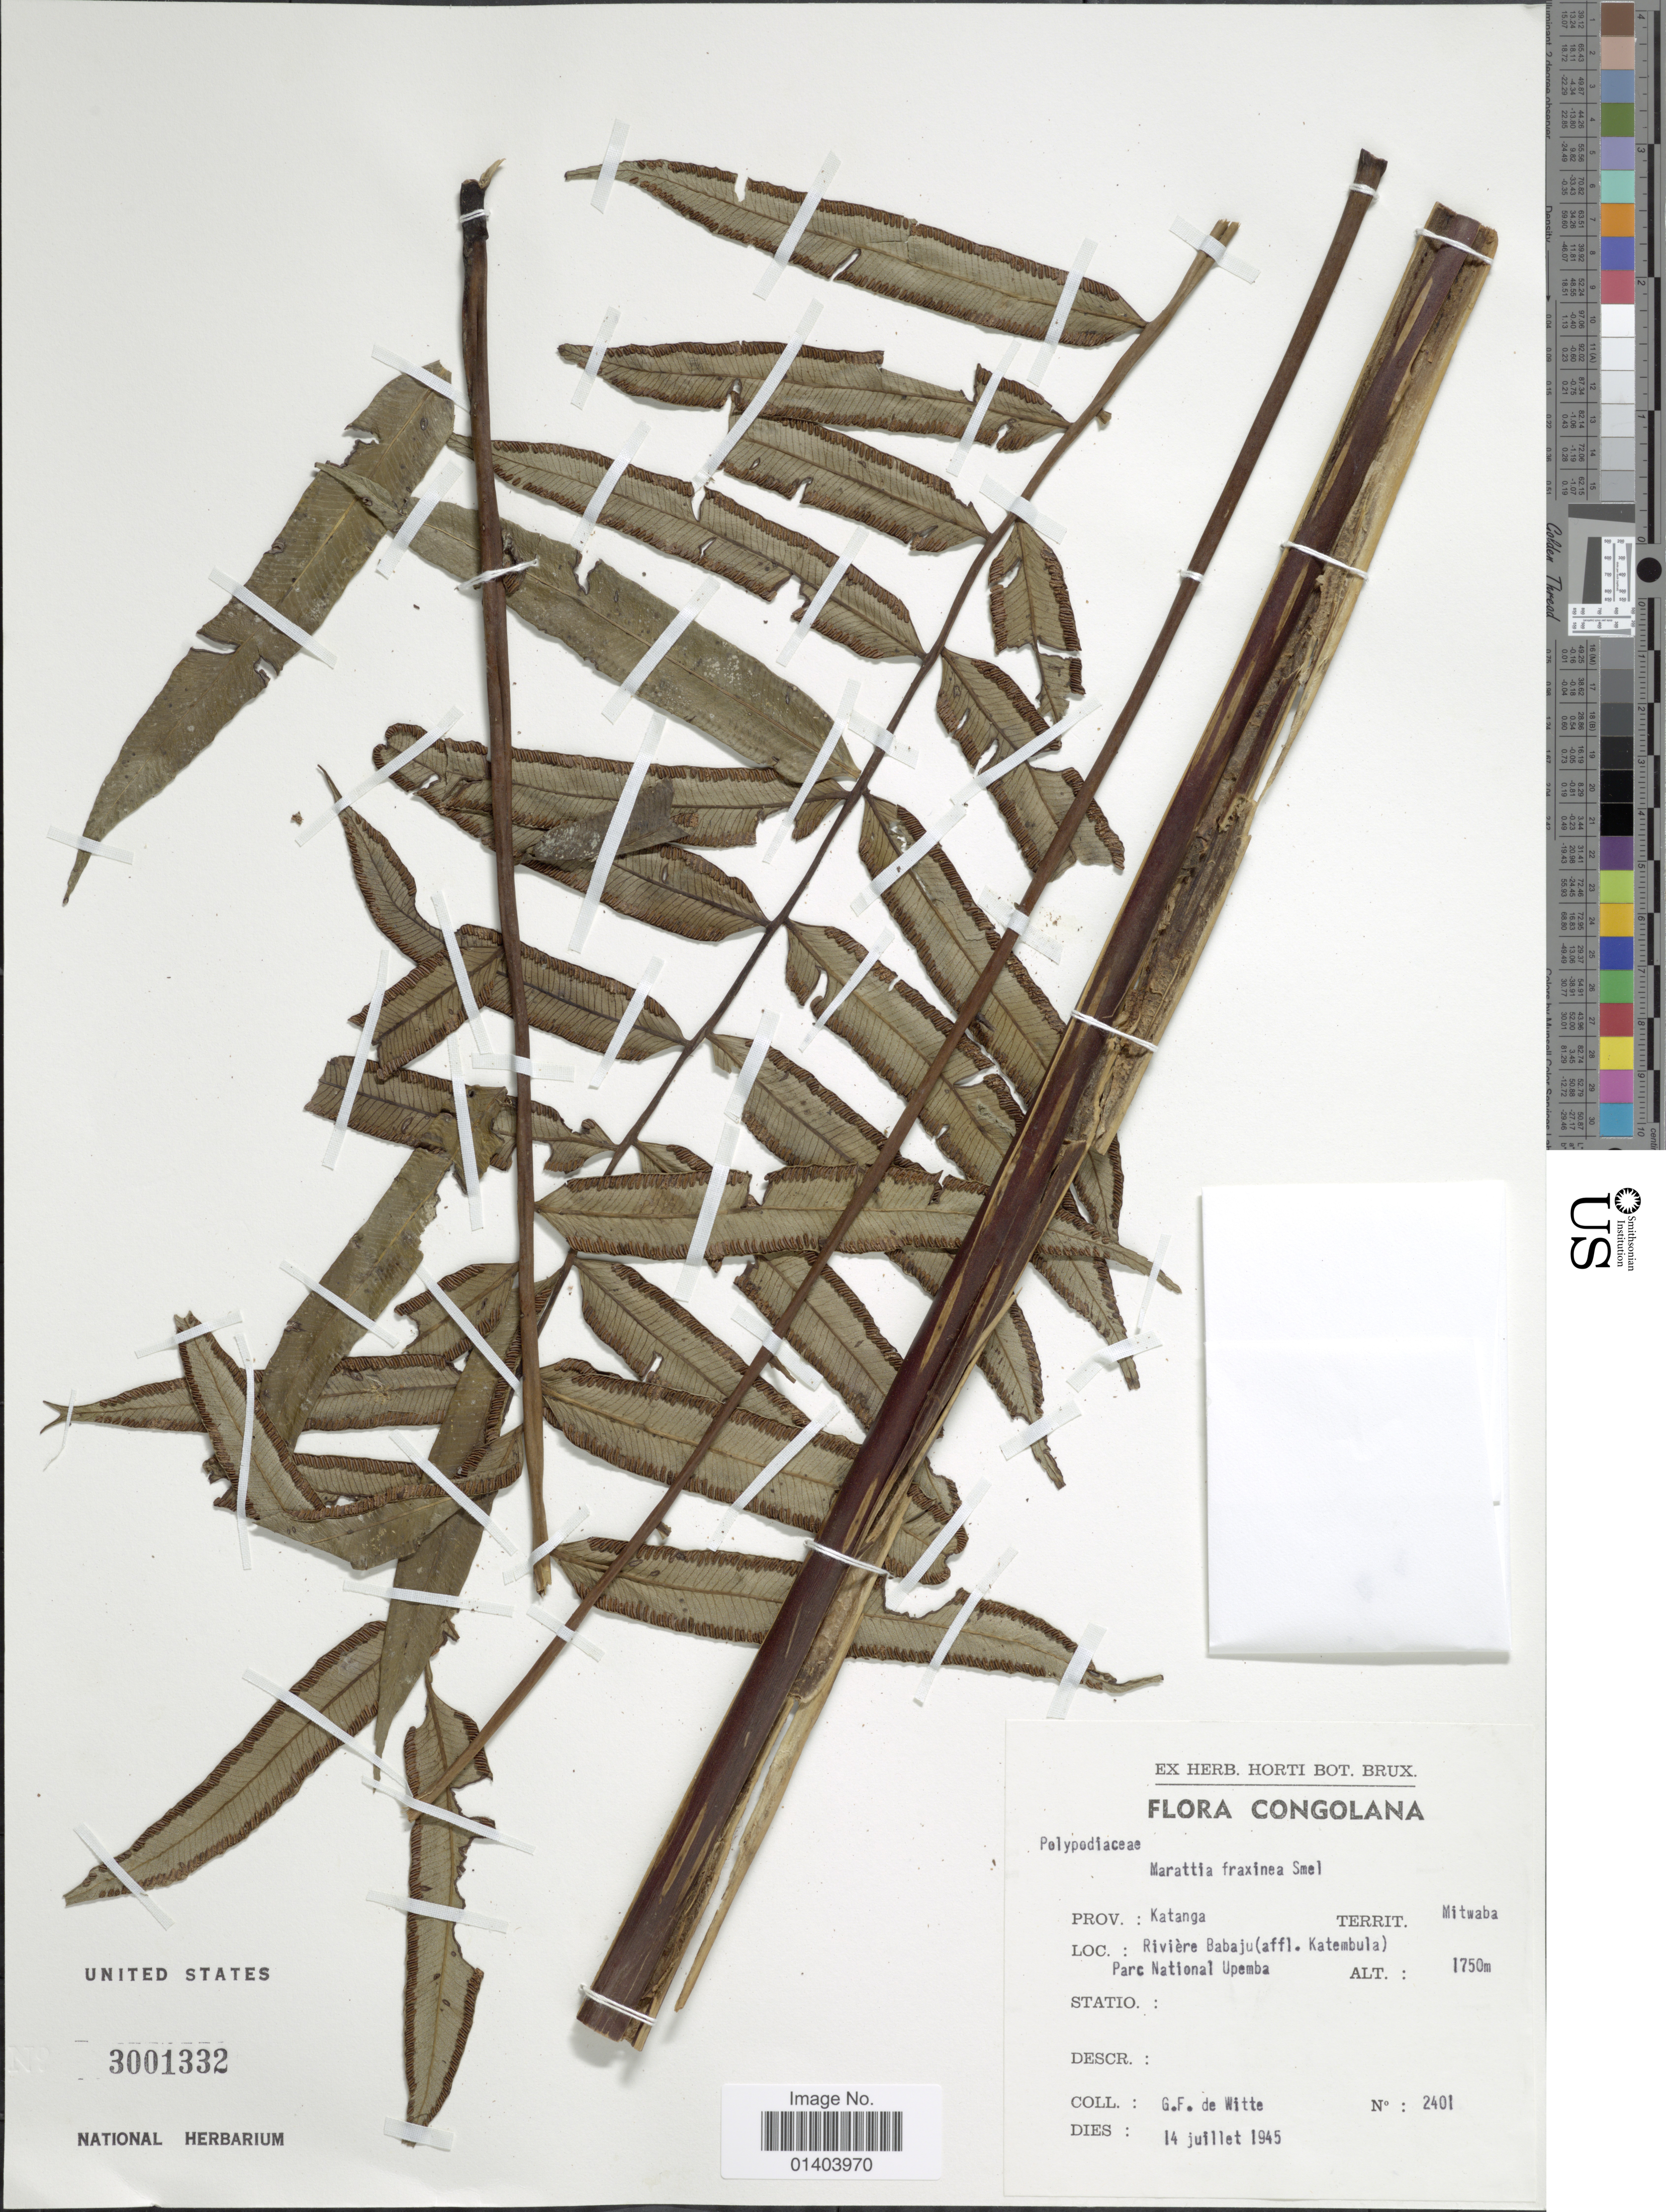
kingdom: Plantae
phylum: Tracheophyta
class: Polypodiopsida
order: Marattiales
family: Marattiaceae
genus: Ptisana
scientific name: Ptisana fraxinea var. fraxinea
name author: (Sm.) Murdock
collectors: G. F. Witte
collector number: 2401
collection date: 1945-07-14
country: Congo, Democratic Republic of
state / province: Haut-Katanga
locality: Territ. Mitwaba, Riviere Babaju (affl. katembula) Parc National Upemba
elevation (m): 1750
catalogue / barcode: US 3001332